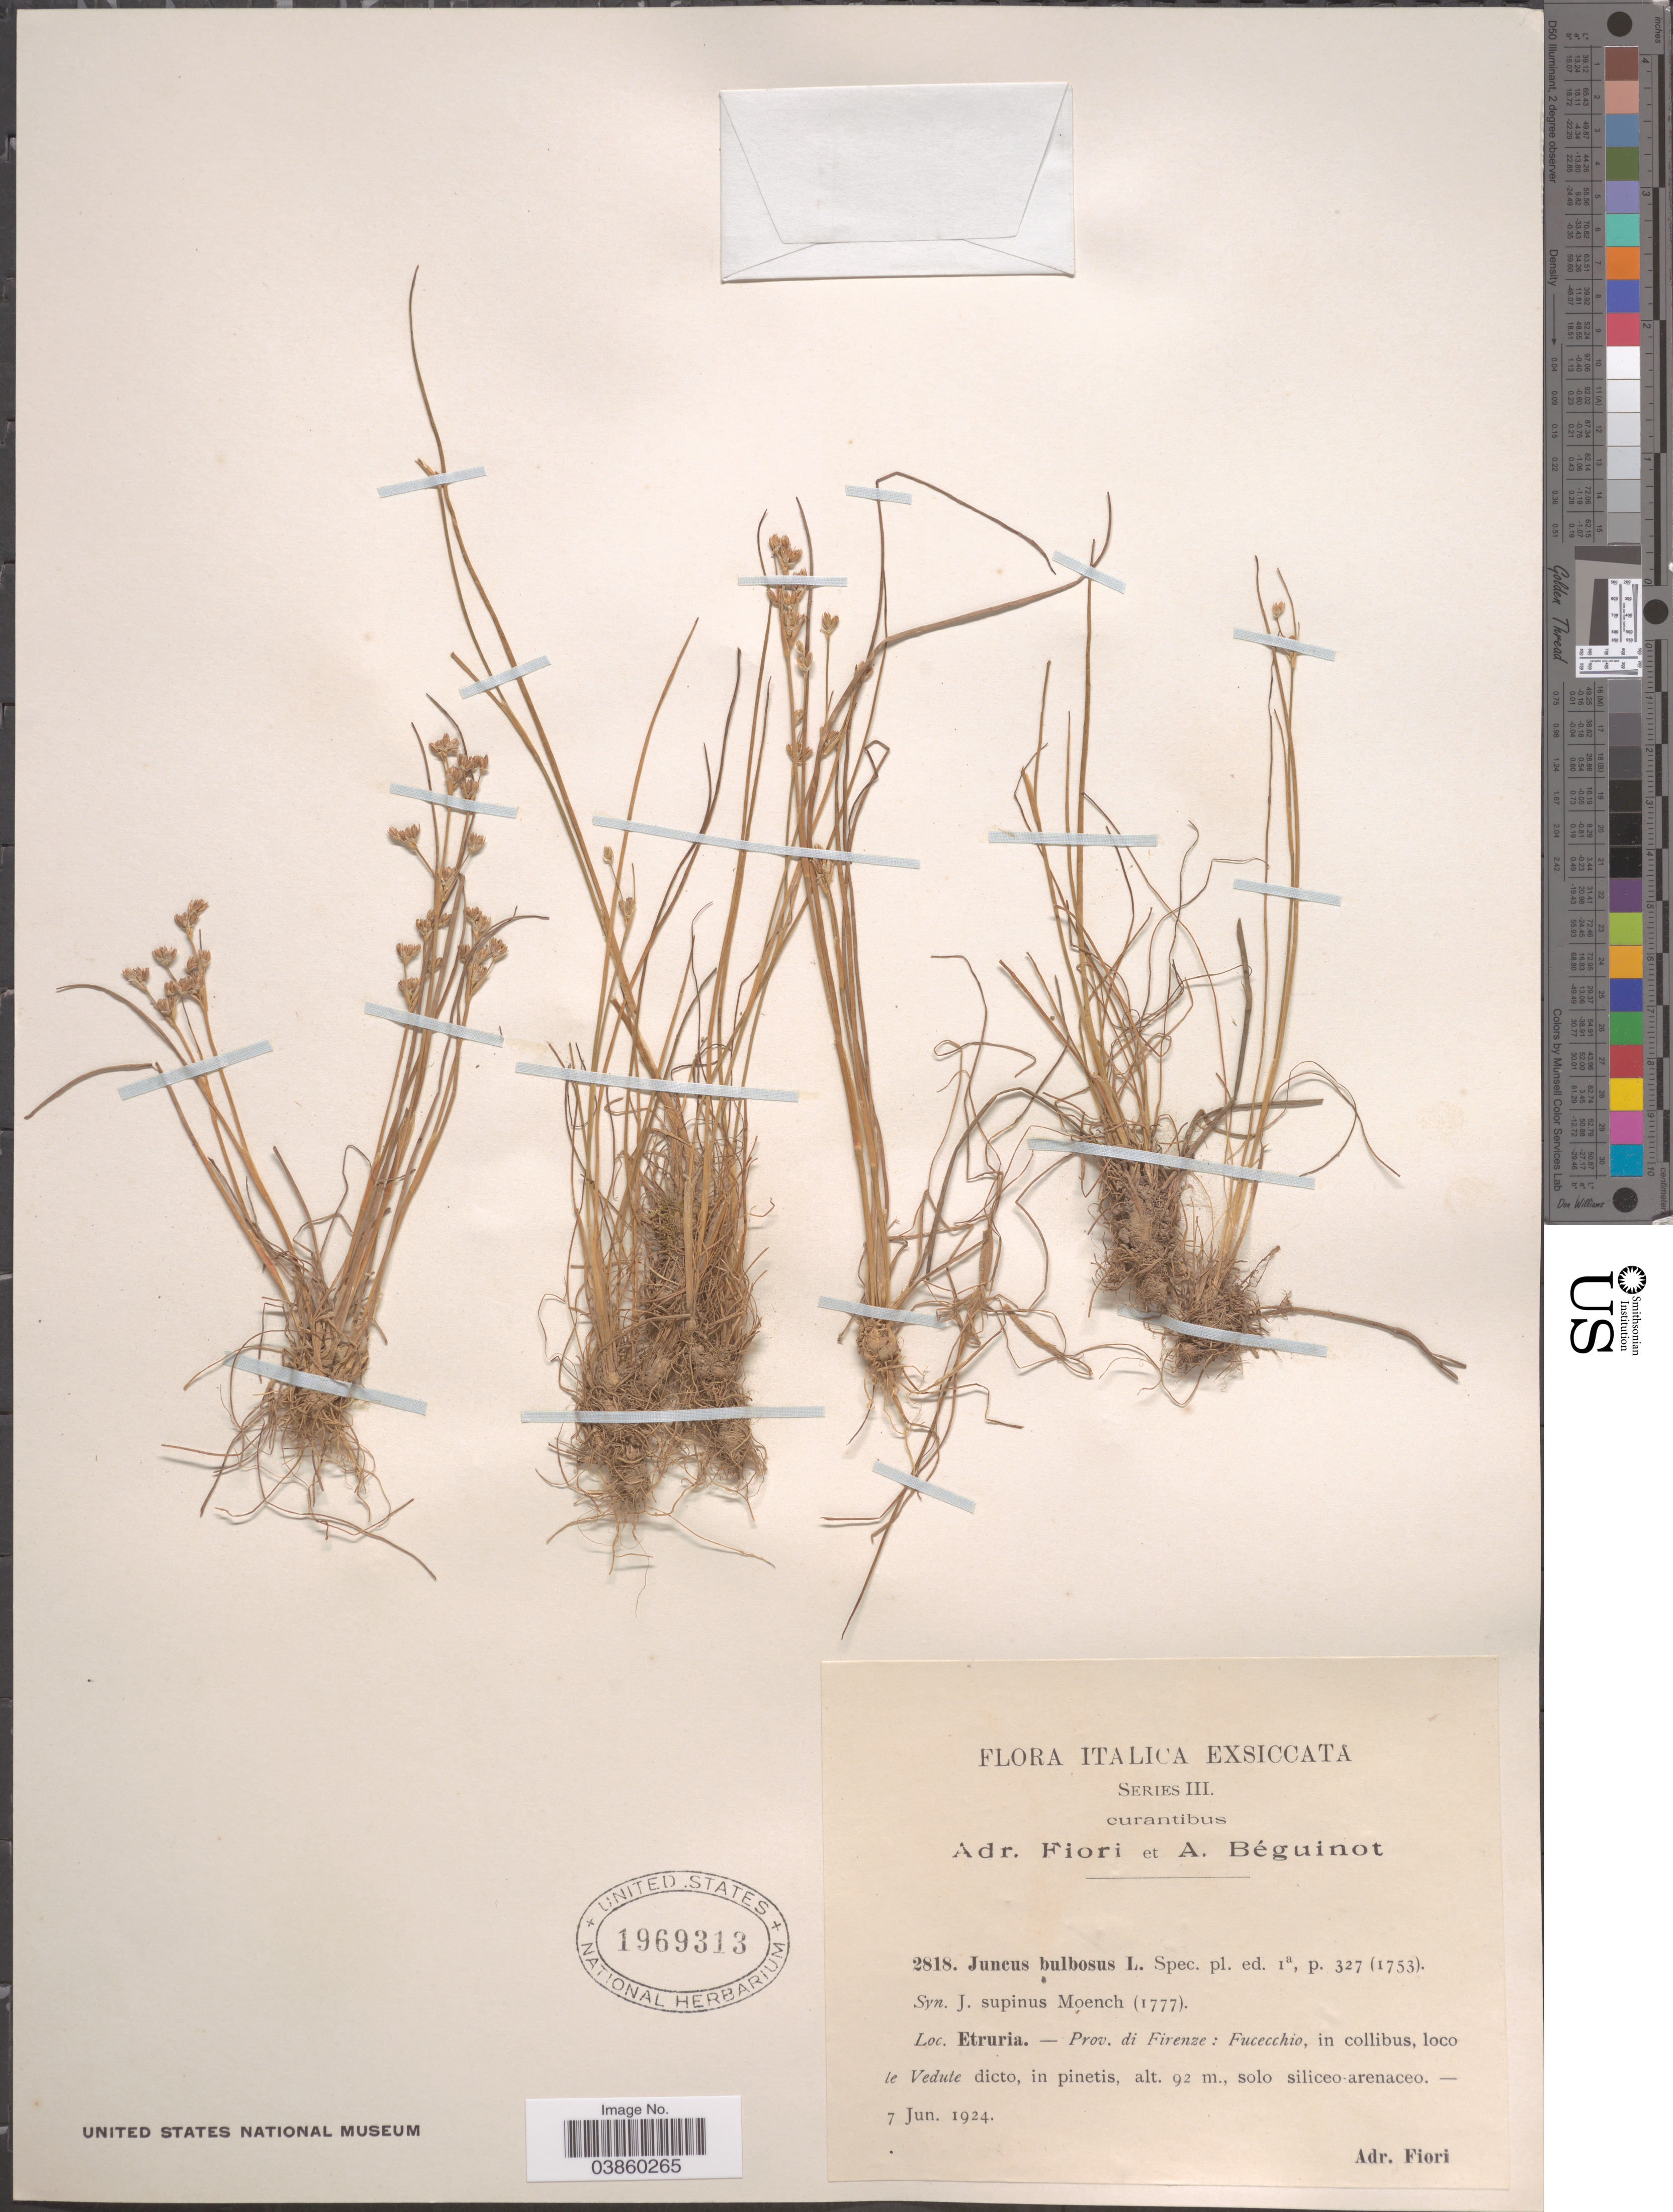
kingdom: Plantae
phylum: Tracheophyta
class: Liliopsida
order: Poales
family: Juncaceae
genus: Juncus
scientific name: Juncus bulbosus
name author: L.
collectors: A. Fiori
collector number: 2818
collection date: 1924-06-07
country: Italy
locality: Etruria. Prov. di Firenze: Fucecchio, in collibus, loco le Vedute dicto, in pinetis.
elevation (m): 92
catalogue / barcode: US 1969313